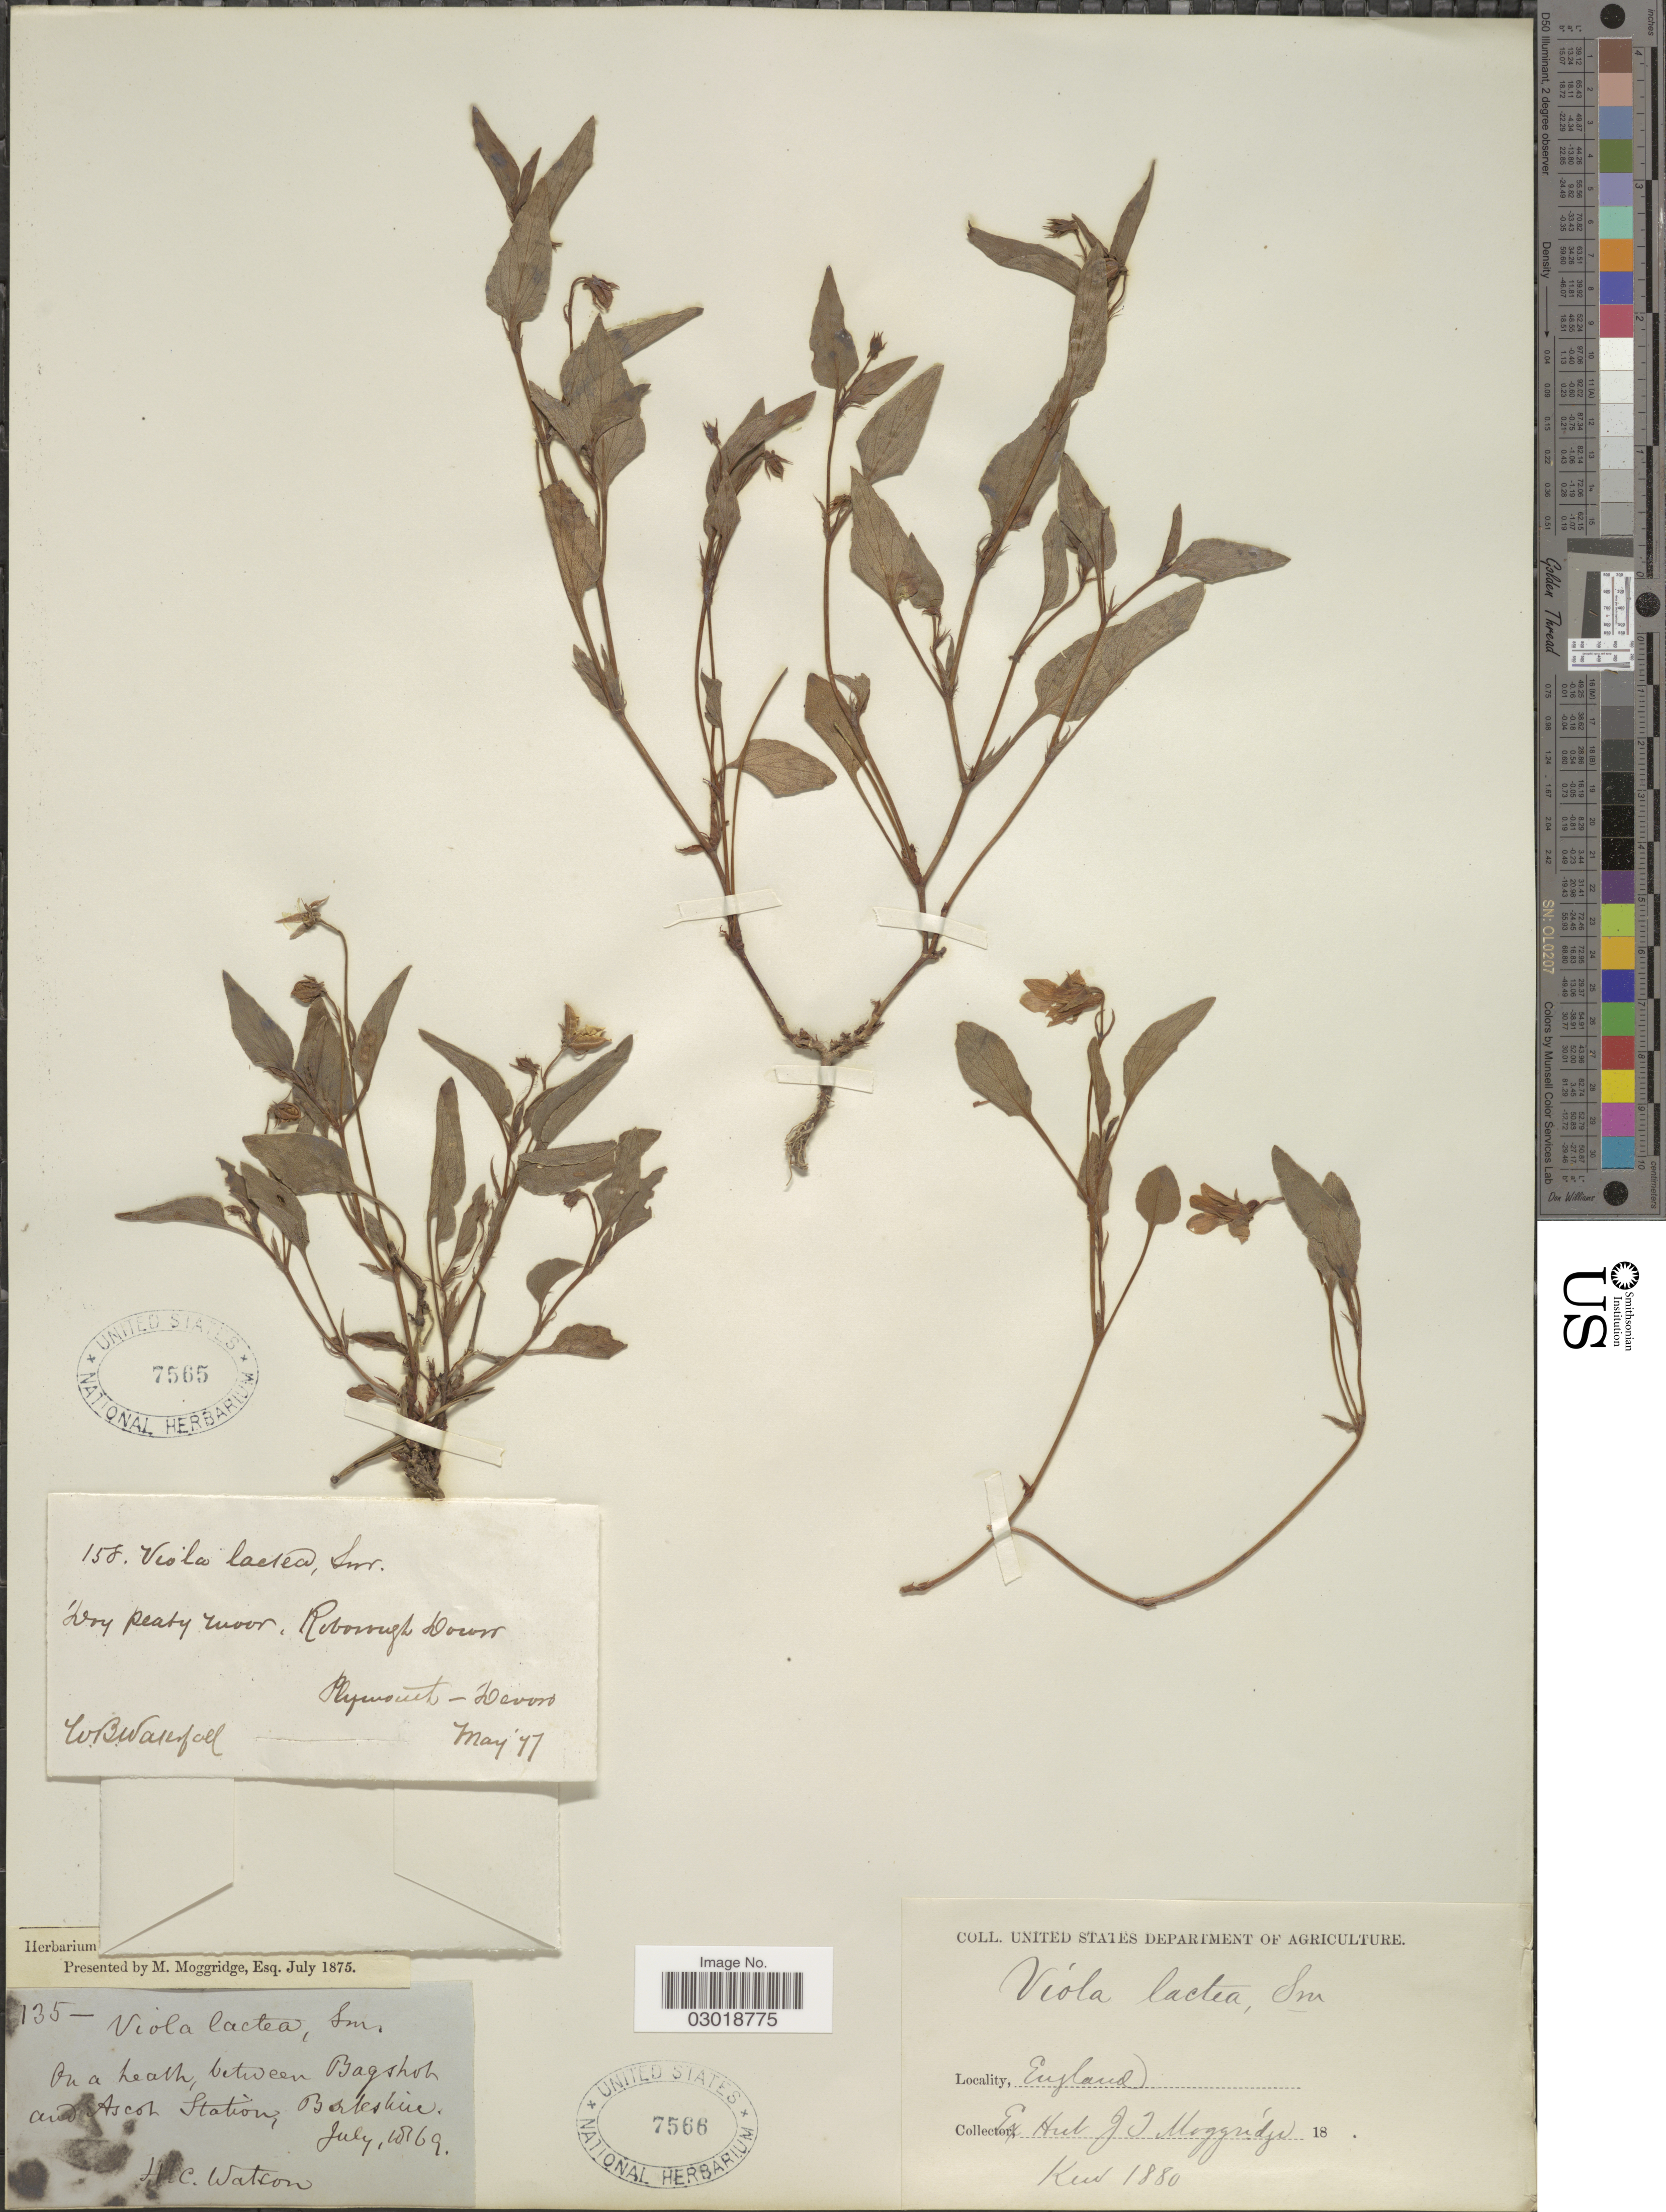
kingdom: Plantae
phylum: Tracheophyta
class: Magnoliopsida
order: Malpighiales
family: Violaceae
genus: Viola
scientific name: Viola lactea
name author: Sm.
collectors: H. Watson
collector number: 135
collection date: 1869-07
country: United Kingdom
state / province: England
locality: Between Bagshot and Ascot Station, Berkshire.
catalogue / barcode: US 7566-2